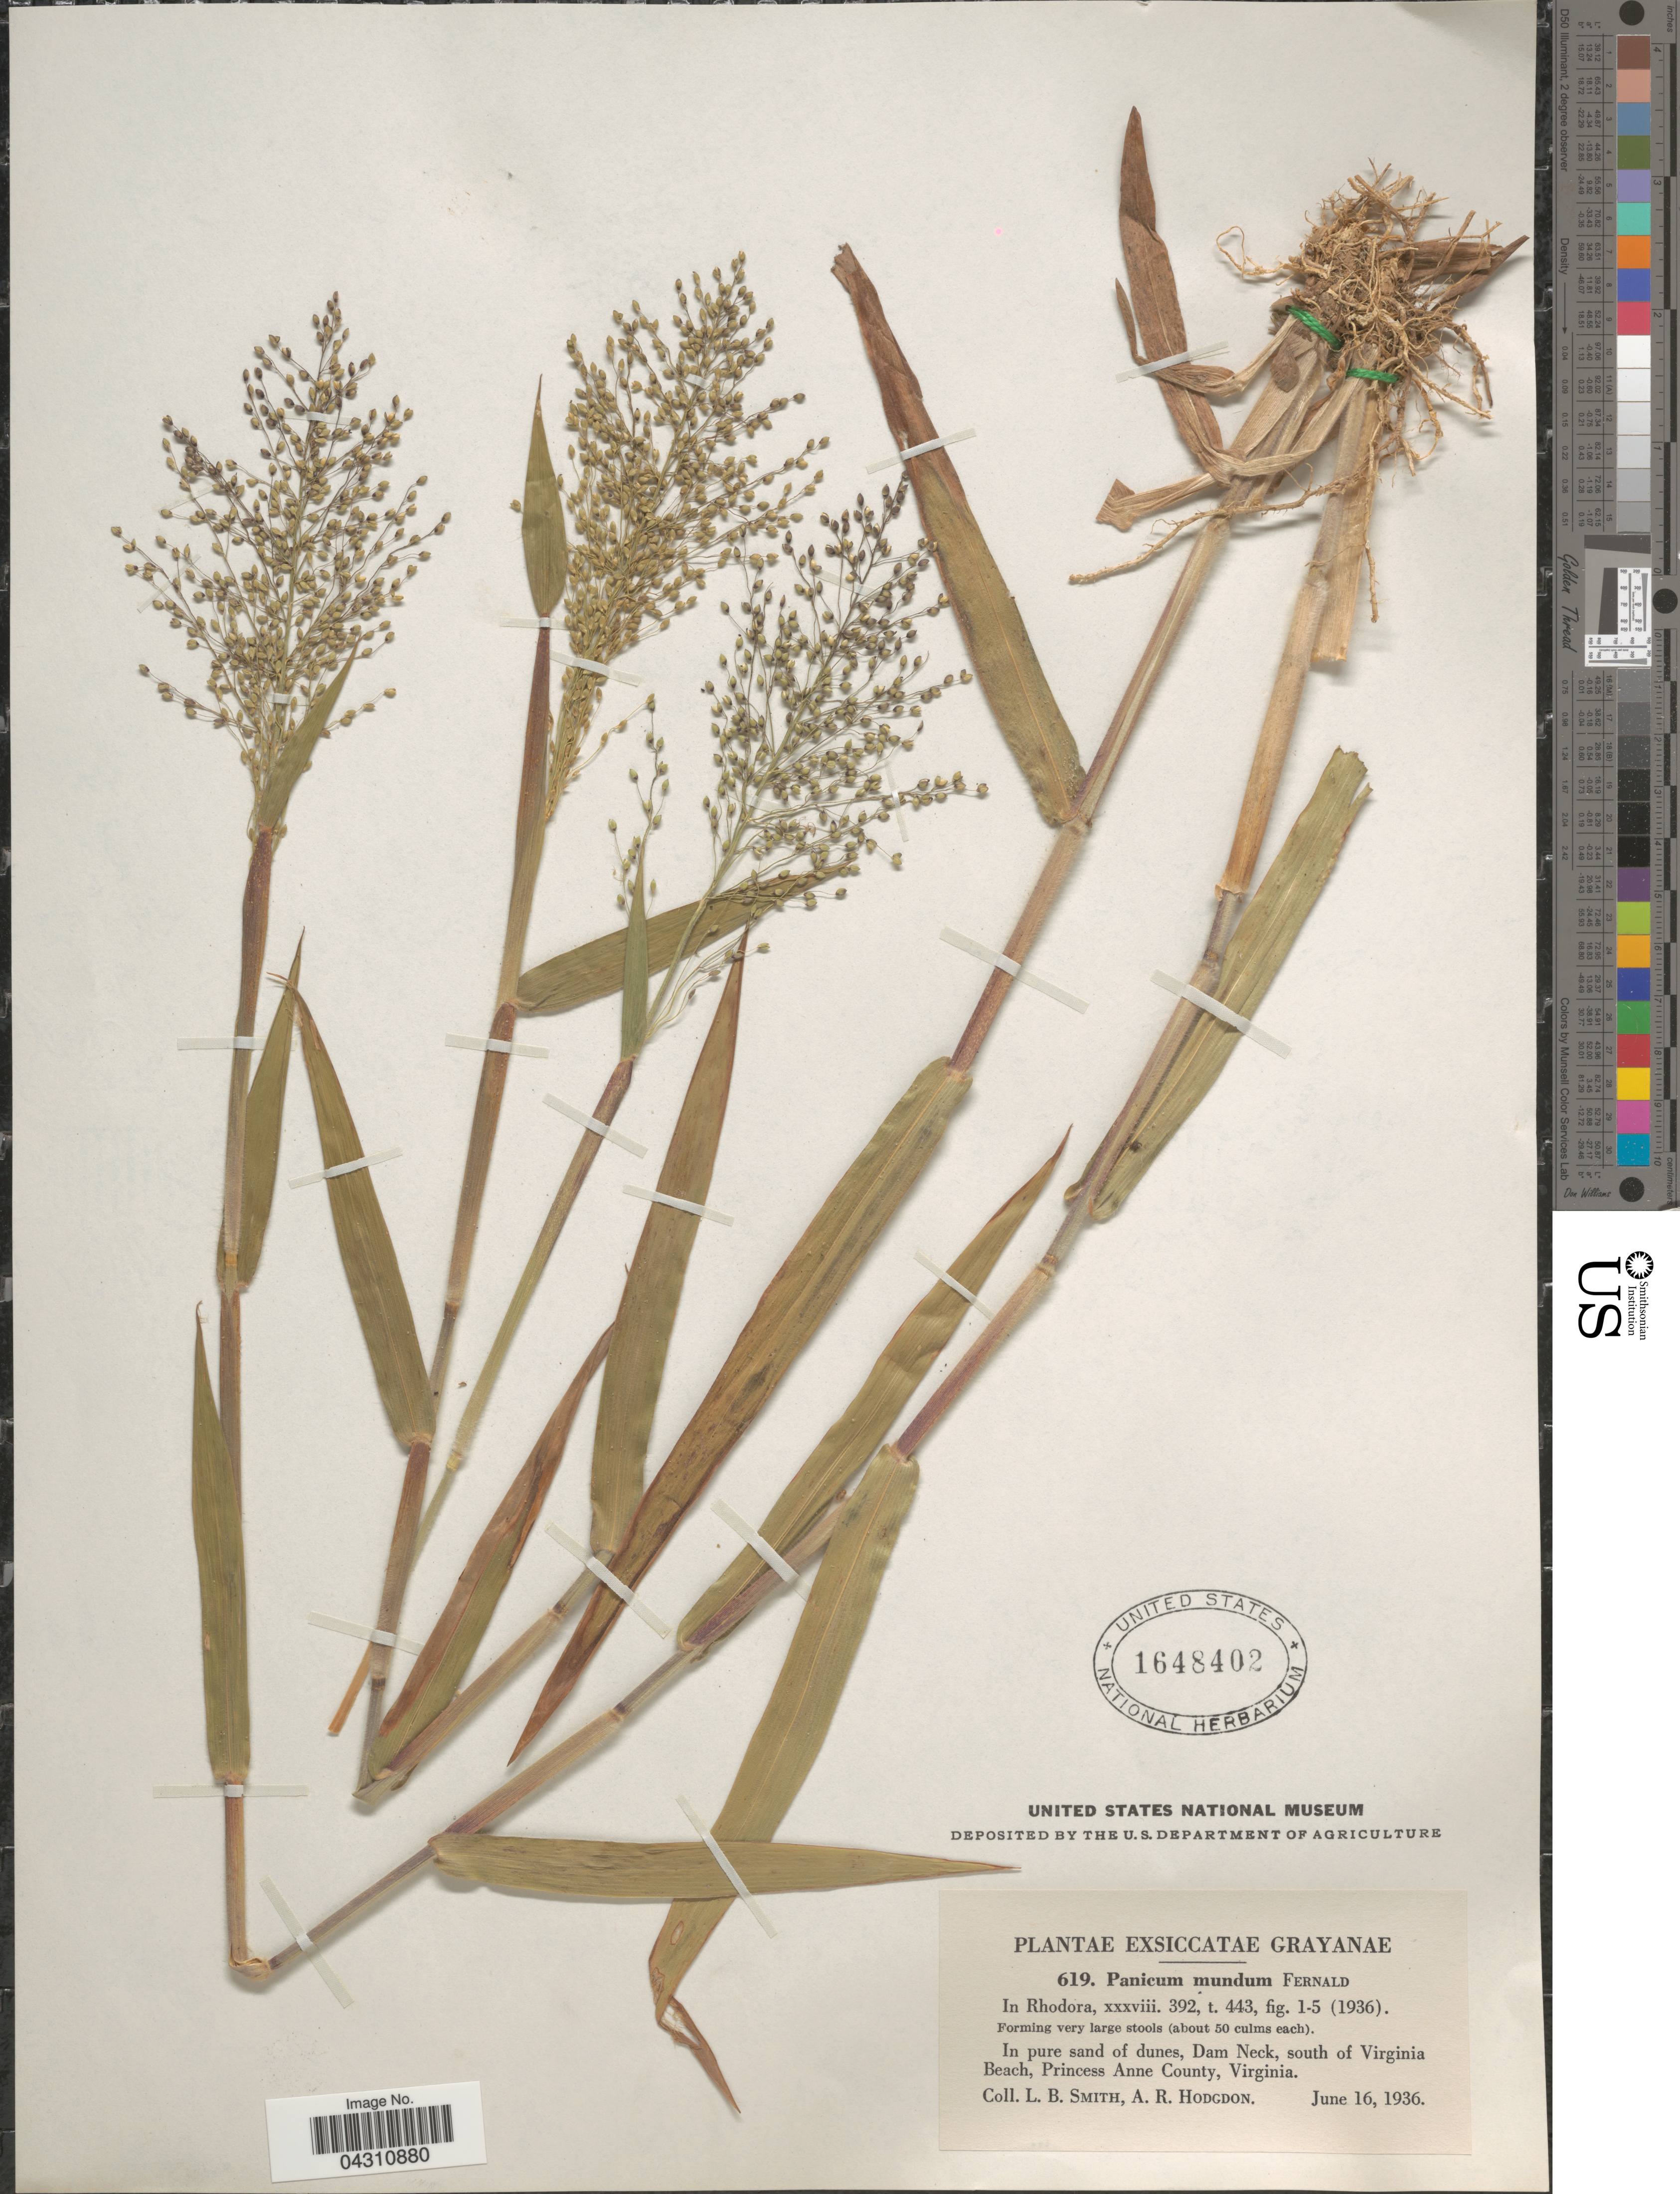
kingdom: Plantae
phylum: Tracheophyta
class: Liliopsida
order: Poales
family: Poaceae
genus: Dichanthelium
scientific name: Dichanthelium scoparium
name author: (Lam.) Gould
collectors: L. Smith & A. R. Hodgdon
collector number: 619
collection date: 1936-06-16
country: United States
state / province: Virginia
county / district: City of Virginia Beach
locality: In pure sand of dunes, Dam Neck, south of Virginia Beach, Princess Anne County (= historic county name).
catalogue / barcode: US 1648402